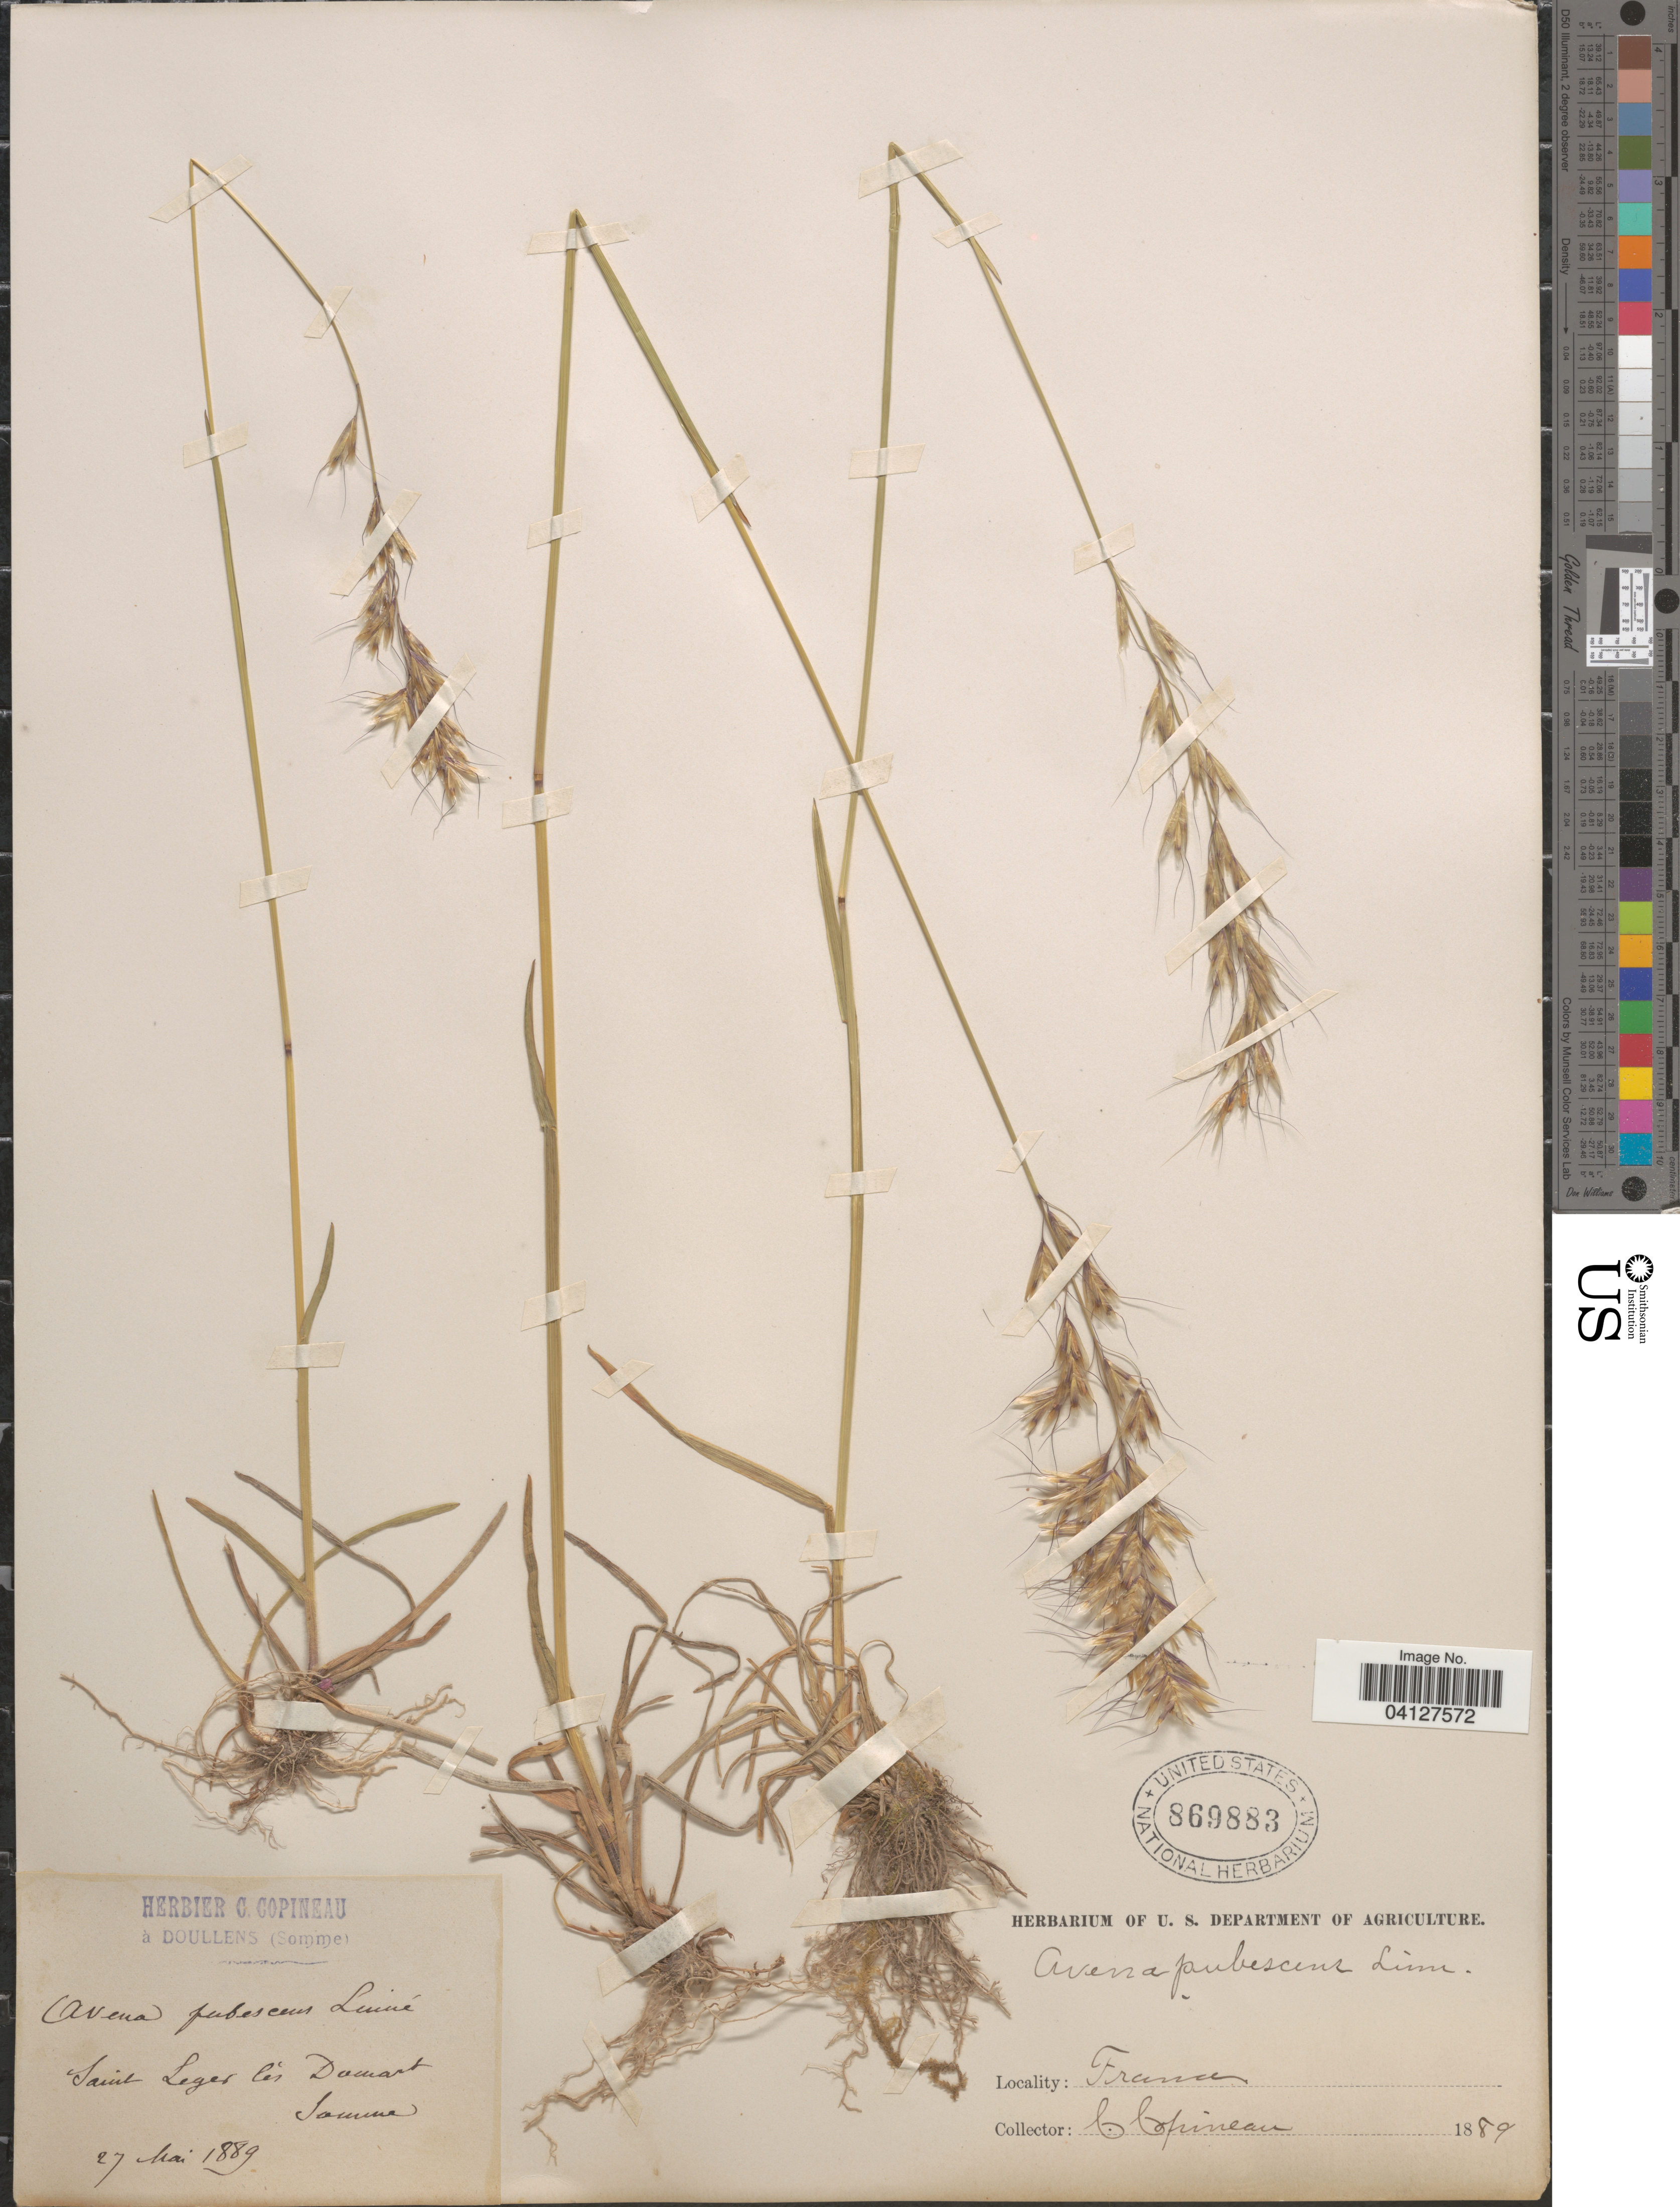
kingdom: Plantae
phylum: Tracheophyta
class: Liliopsida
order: Poales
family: Poaceae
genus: Avena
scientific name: Avena pubescens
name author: Huds.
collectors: C. Copineau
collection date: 1889-05-27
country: France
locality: Saint Leger lés Dumart Sanuna. [interpreted]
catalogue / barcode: US 869883